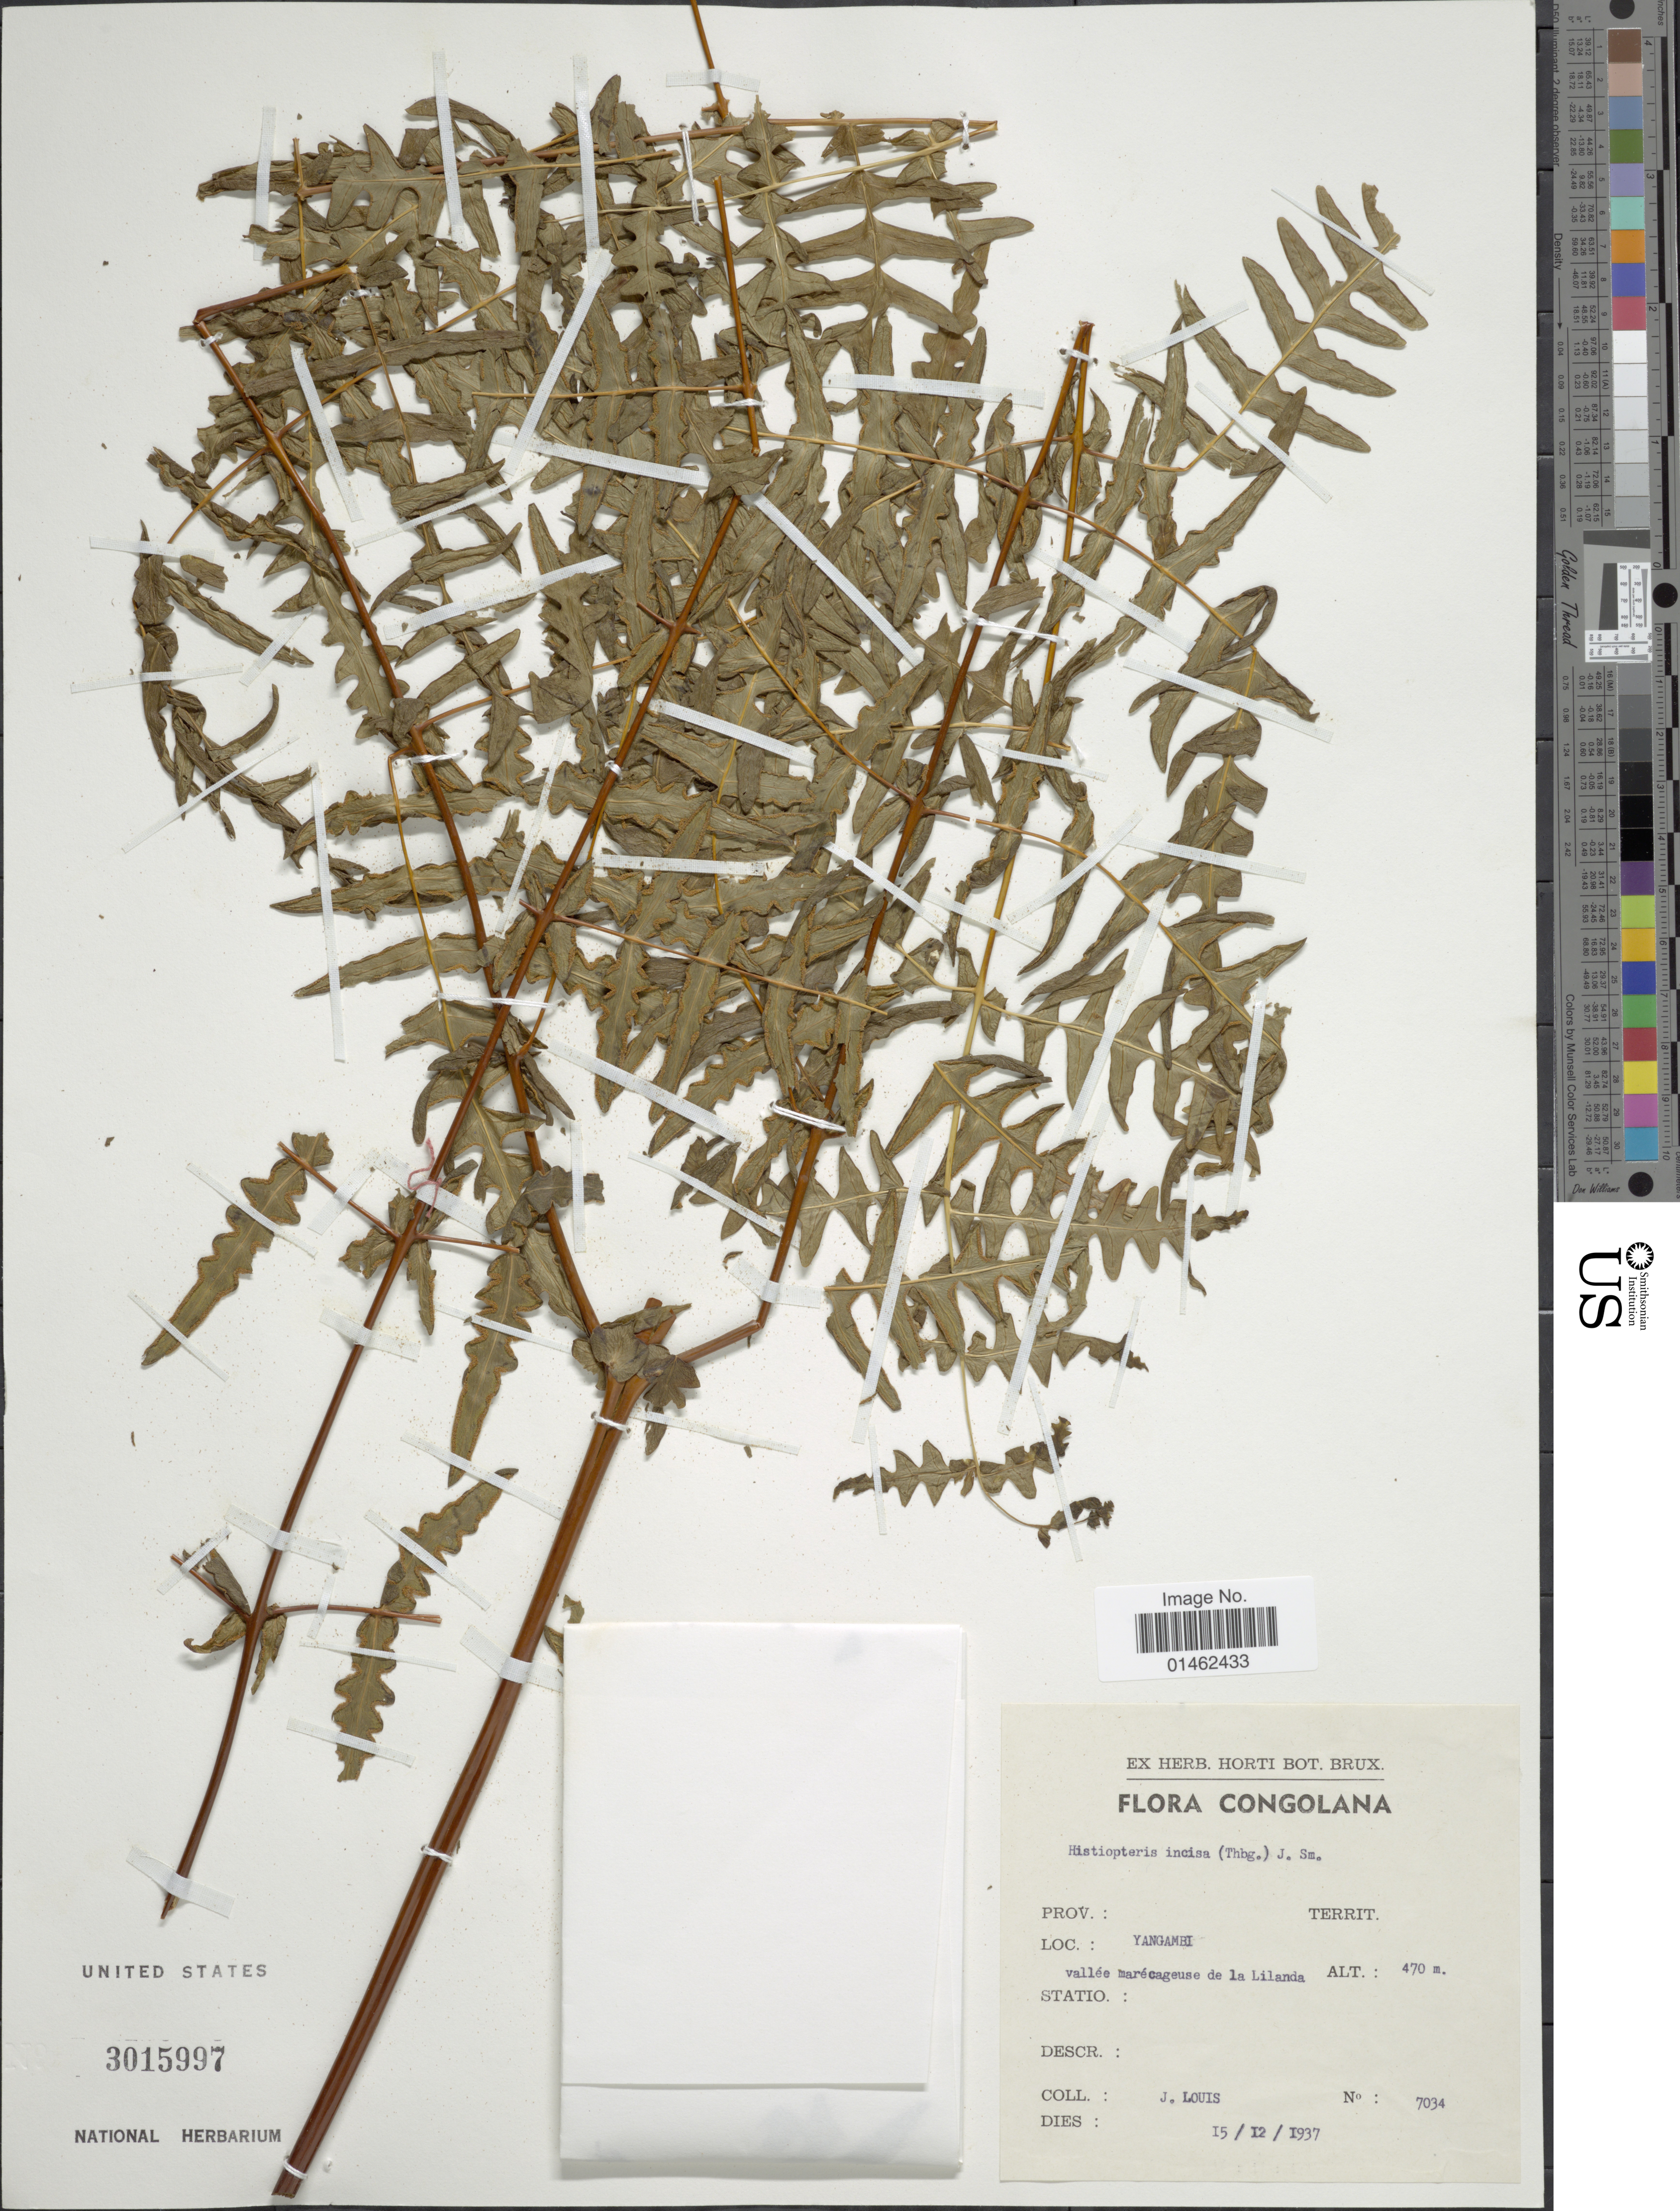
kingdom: Plantae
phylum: Tracheophyta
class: Polypodiopsida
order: Polypodiales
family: Dennstaedtiaceae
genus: Histiopteris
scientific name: Histiopteris incisa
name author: (Thunb.) J. Sm.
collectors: J. Louis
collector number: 7034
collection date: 1937-12-15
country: Congo, Democratic Republic of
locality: Congolana, Yangambi, vallee marecageuse de la Lilanda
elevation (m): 470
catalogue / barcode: US 3015997